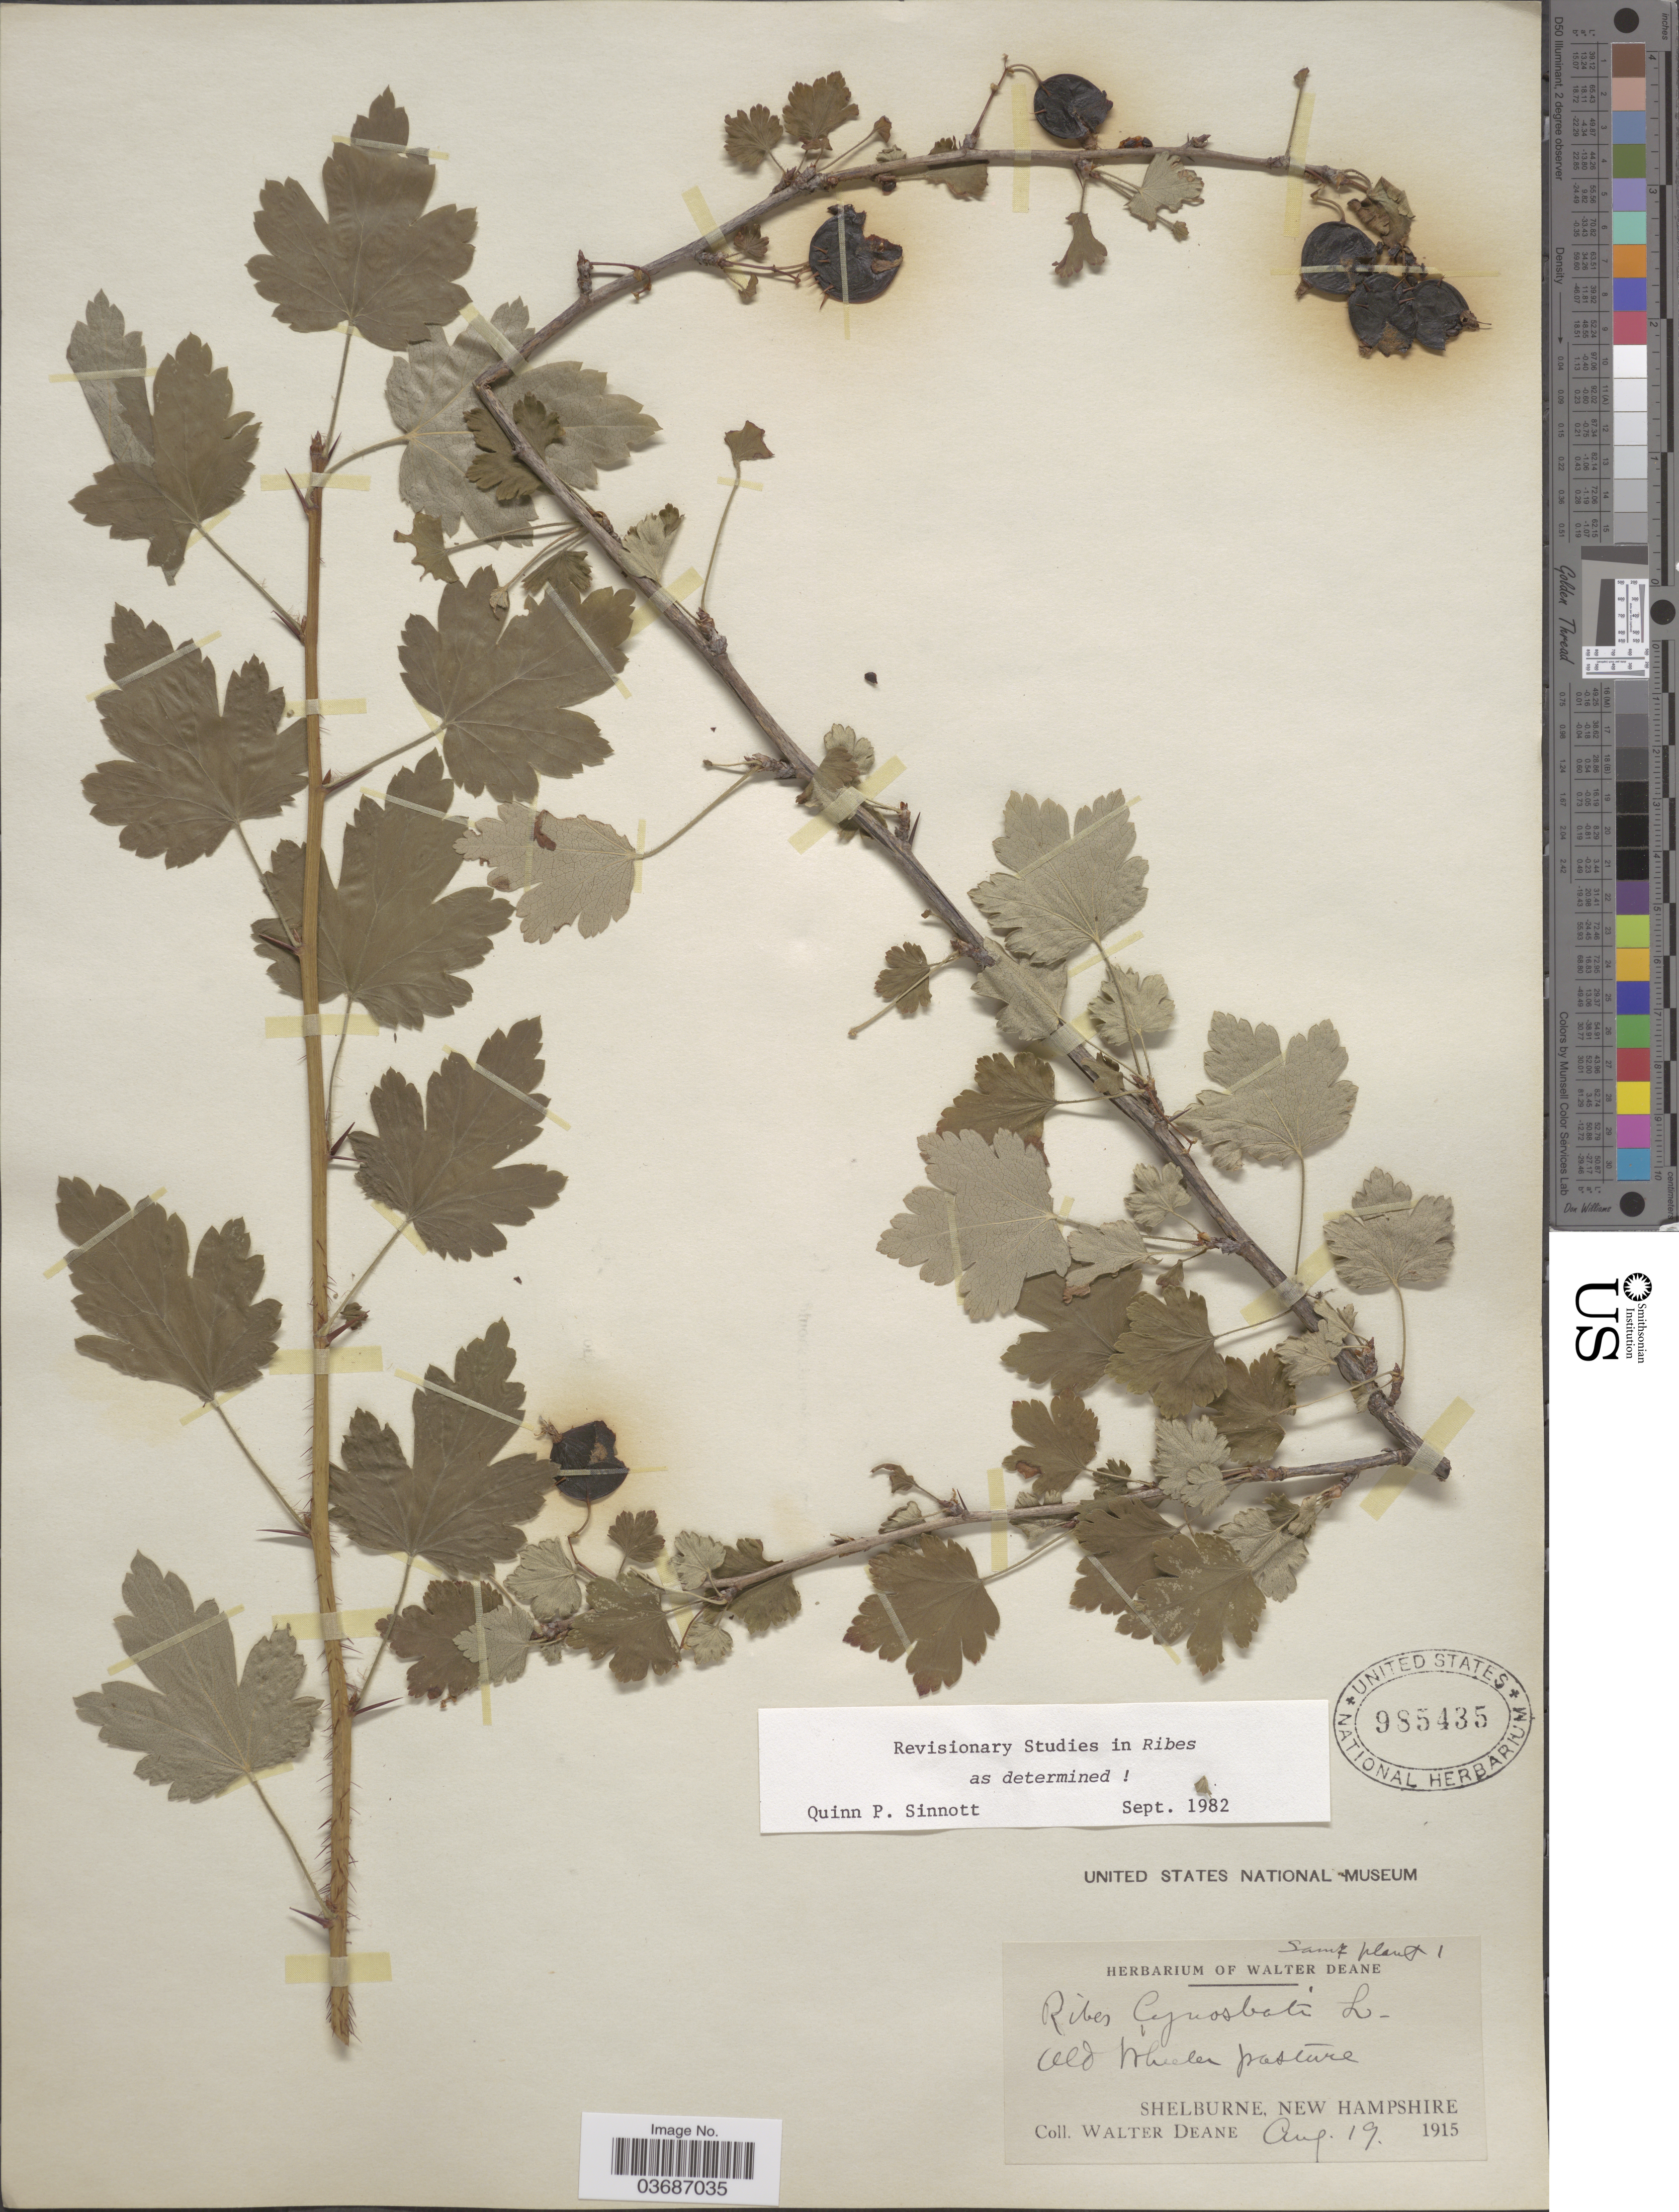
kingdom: Plantae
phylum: Tracheophyta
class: Magnoliopsida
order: Saxifragales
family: Grossulariaceae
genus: Ribes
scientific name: Ribes cynosbati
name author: L.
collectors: W. Deane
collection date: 1915-08-19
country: United States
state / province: New Hampshire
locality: Old Wheeler pasture. Shelburne.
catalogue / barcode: US 985435